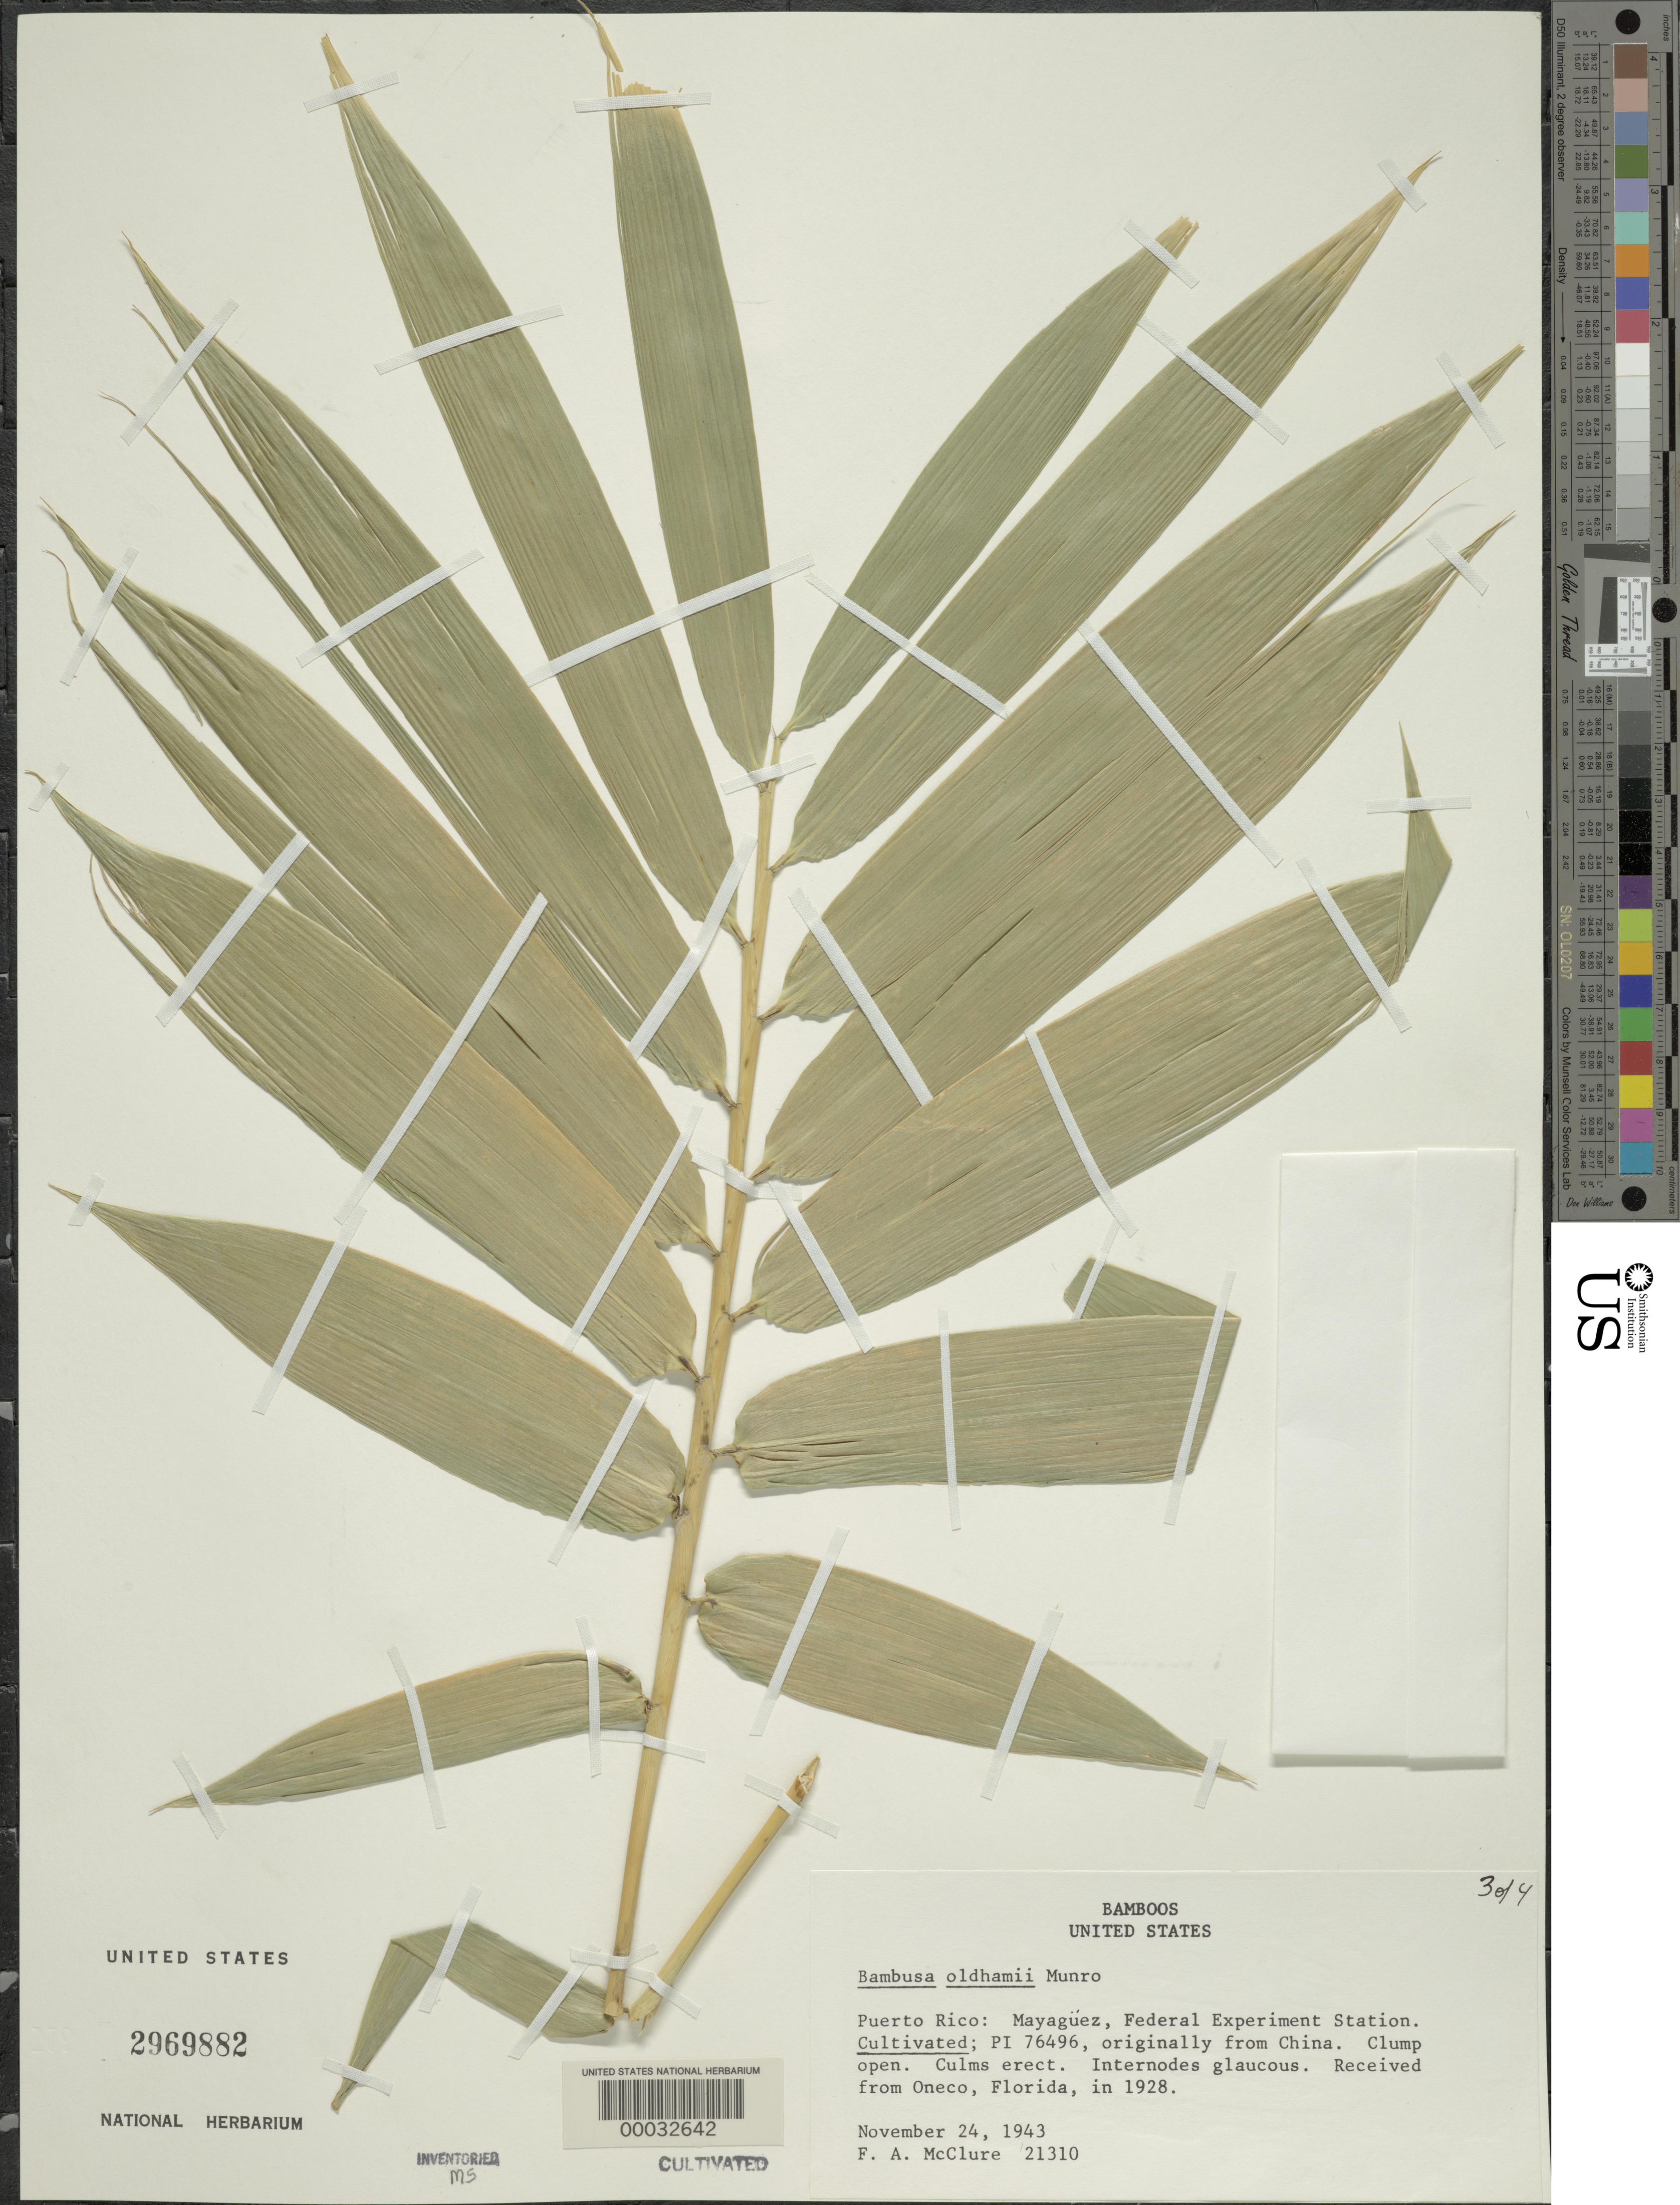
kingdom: Plantae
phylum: Tracheophyta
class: Liliopsida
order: Poales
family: Poaceae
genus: Bambusa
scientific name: Bambusa oldhamii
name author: Munro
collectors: F. A. McClure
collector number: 21310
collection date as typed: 24 Nov 1943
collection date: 1943-11-24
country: Puerto Rico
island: Greater Antilles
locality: Federal experimental station mayaquez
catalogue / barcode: US 2969882